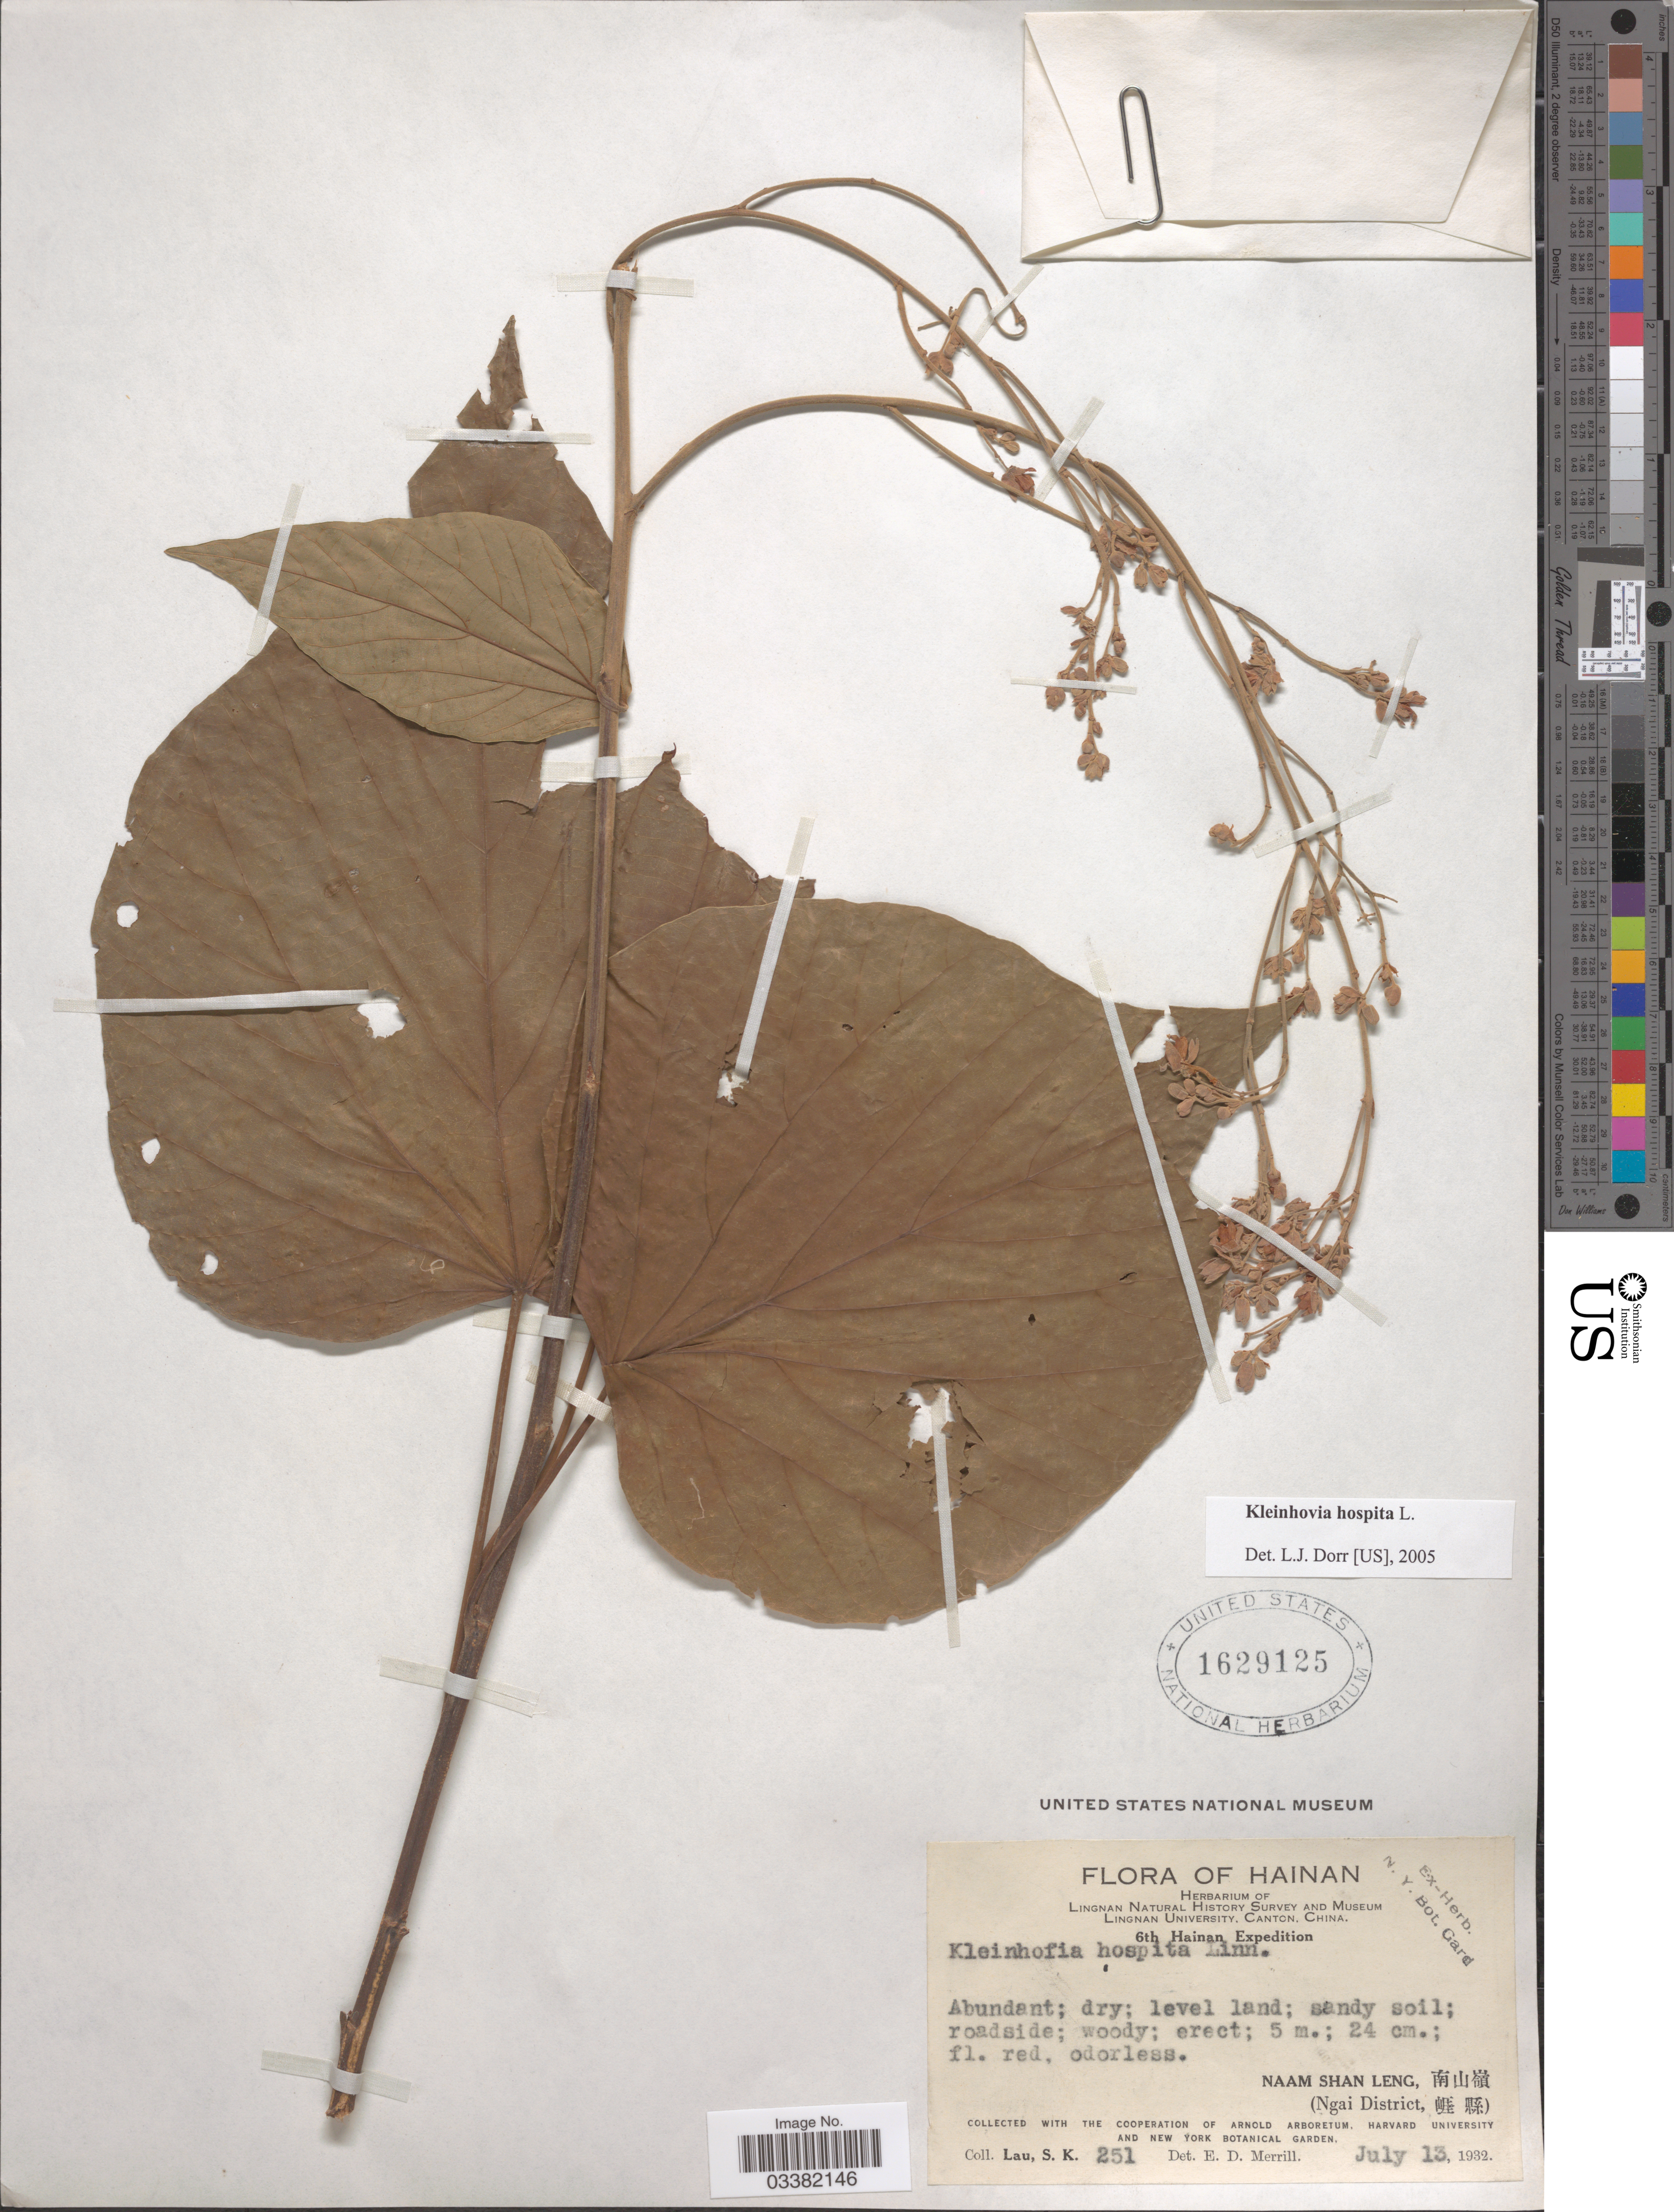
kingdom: Plantae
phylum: Tracheophyta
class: Magnoliopsida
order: Malvales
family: Malvaceae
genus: Kleinhovia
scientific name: Kleinhovia hospita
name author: L.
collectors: S. K. Lau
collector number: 251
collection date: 1932-07-13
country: China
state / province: Hainan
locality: Naam Shan Leng. (Ngai District).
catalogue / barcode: US 1629125